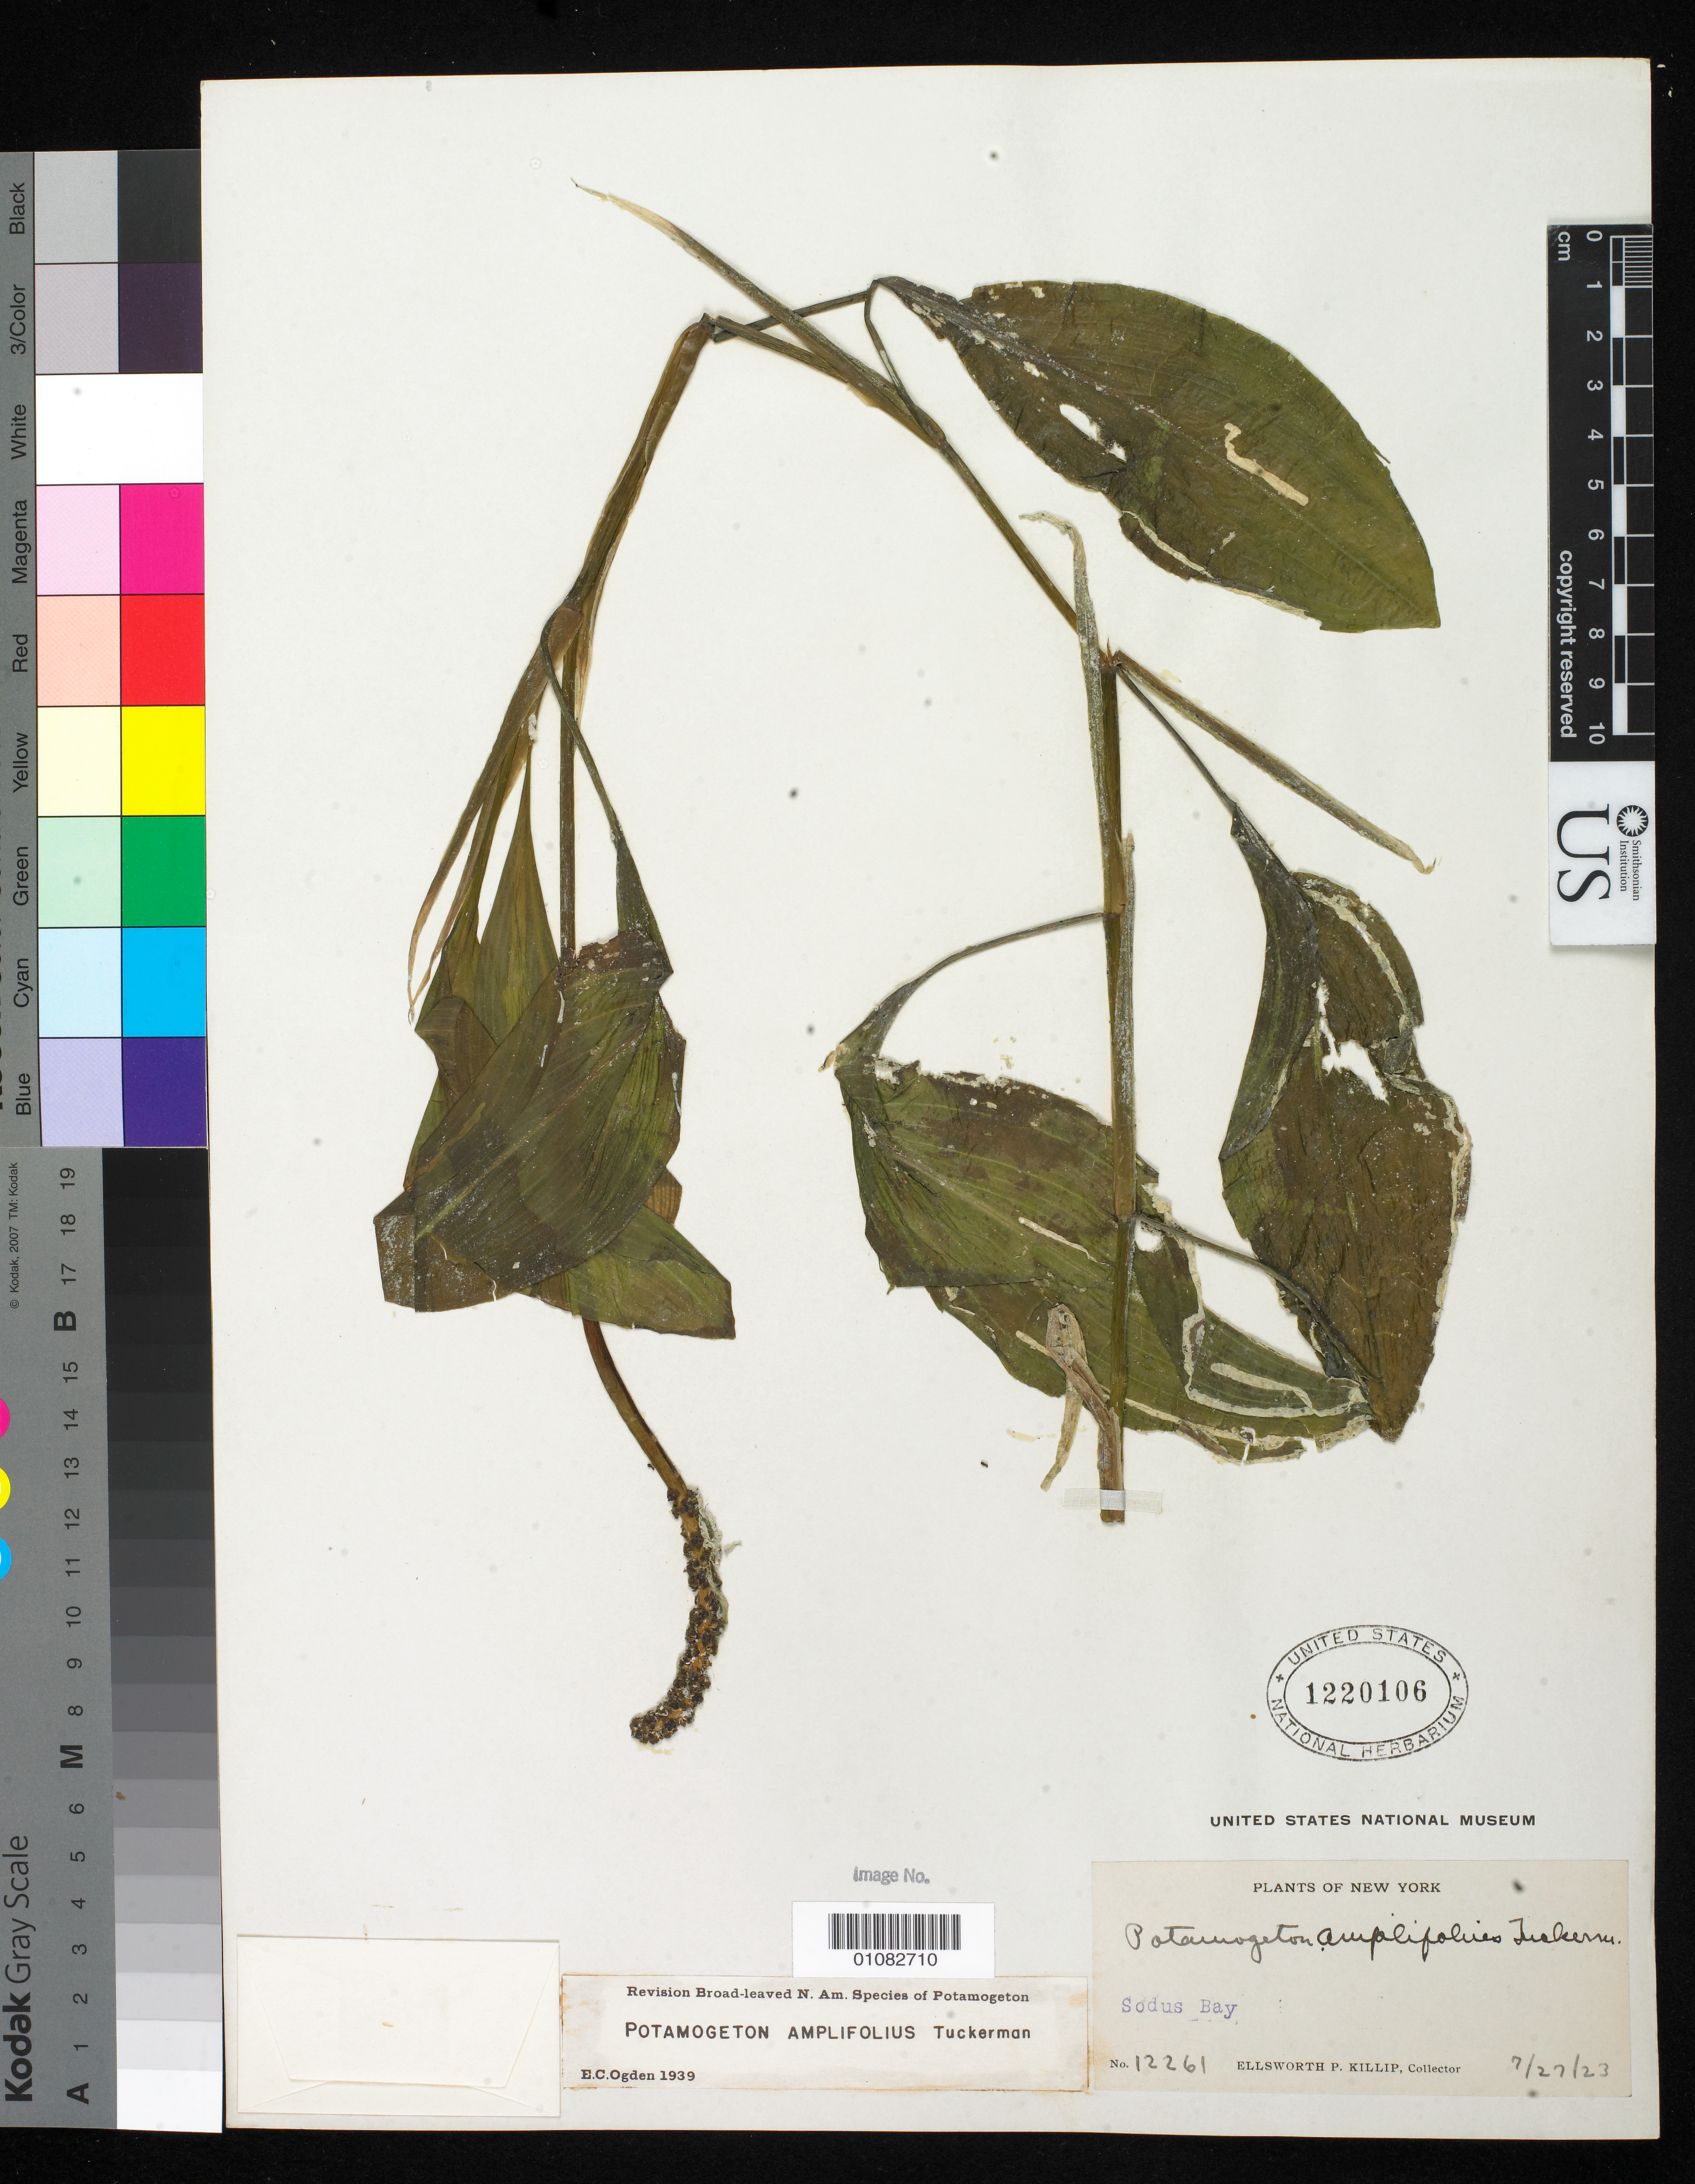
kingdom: Plantae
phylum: Tracheophyta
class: Liliopsida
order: Alismatales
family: Potamogetonaceae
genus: Potamogeton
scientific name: Potamogeton amplifolius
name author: Tuckerm.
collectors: E. P. Killip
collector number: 12261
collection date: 1923-07-27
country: United States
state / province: New York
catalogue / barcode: US 1220106